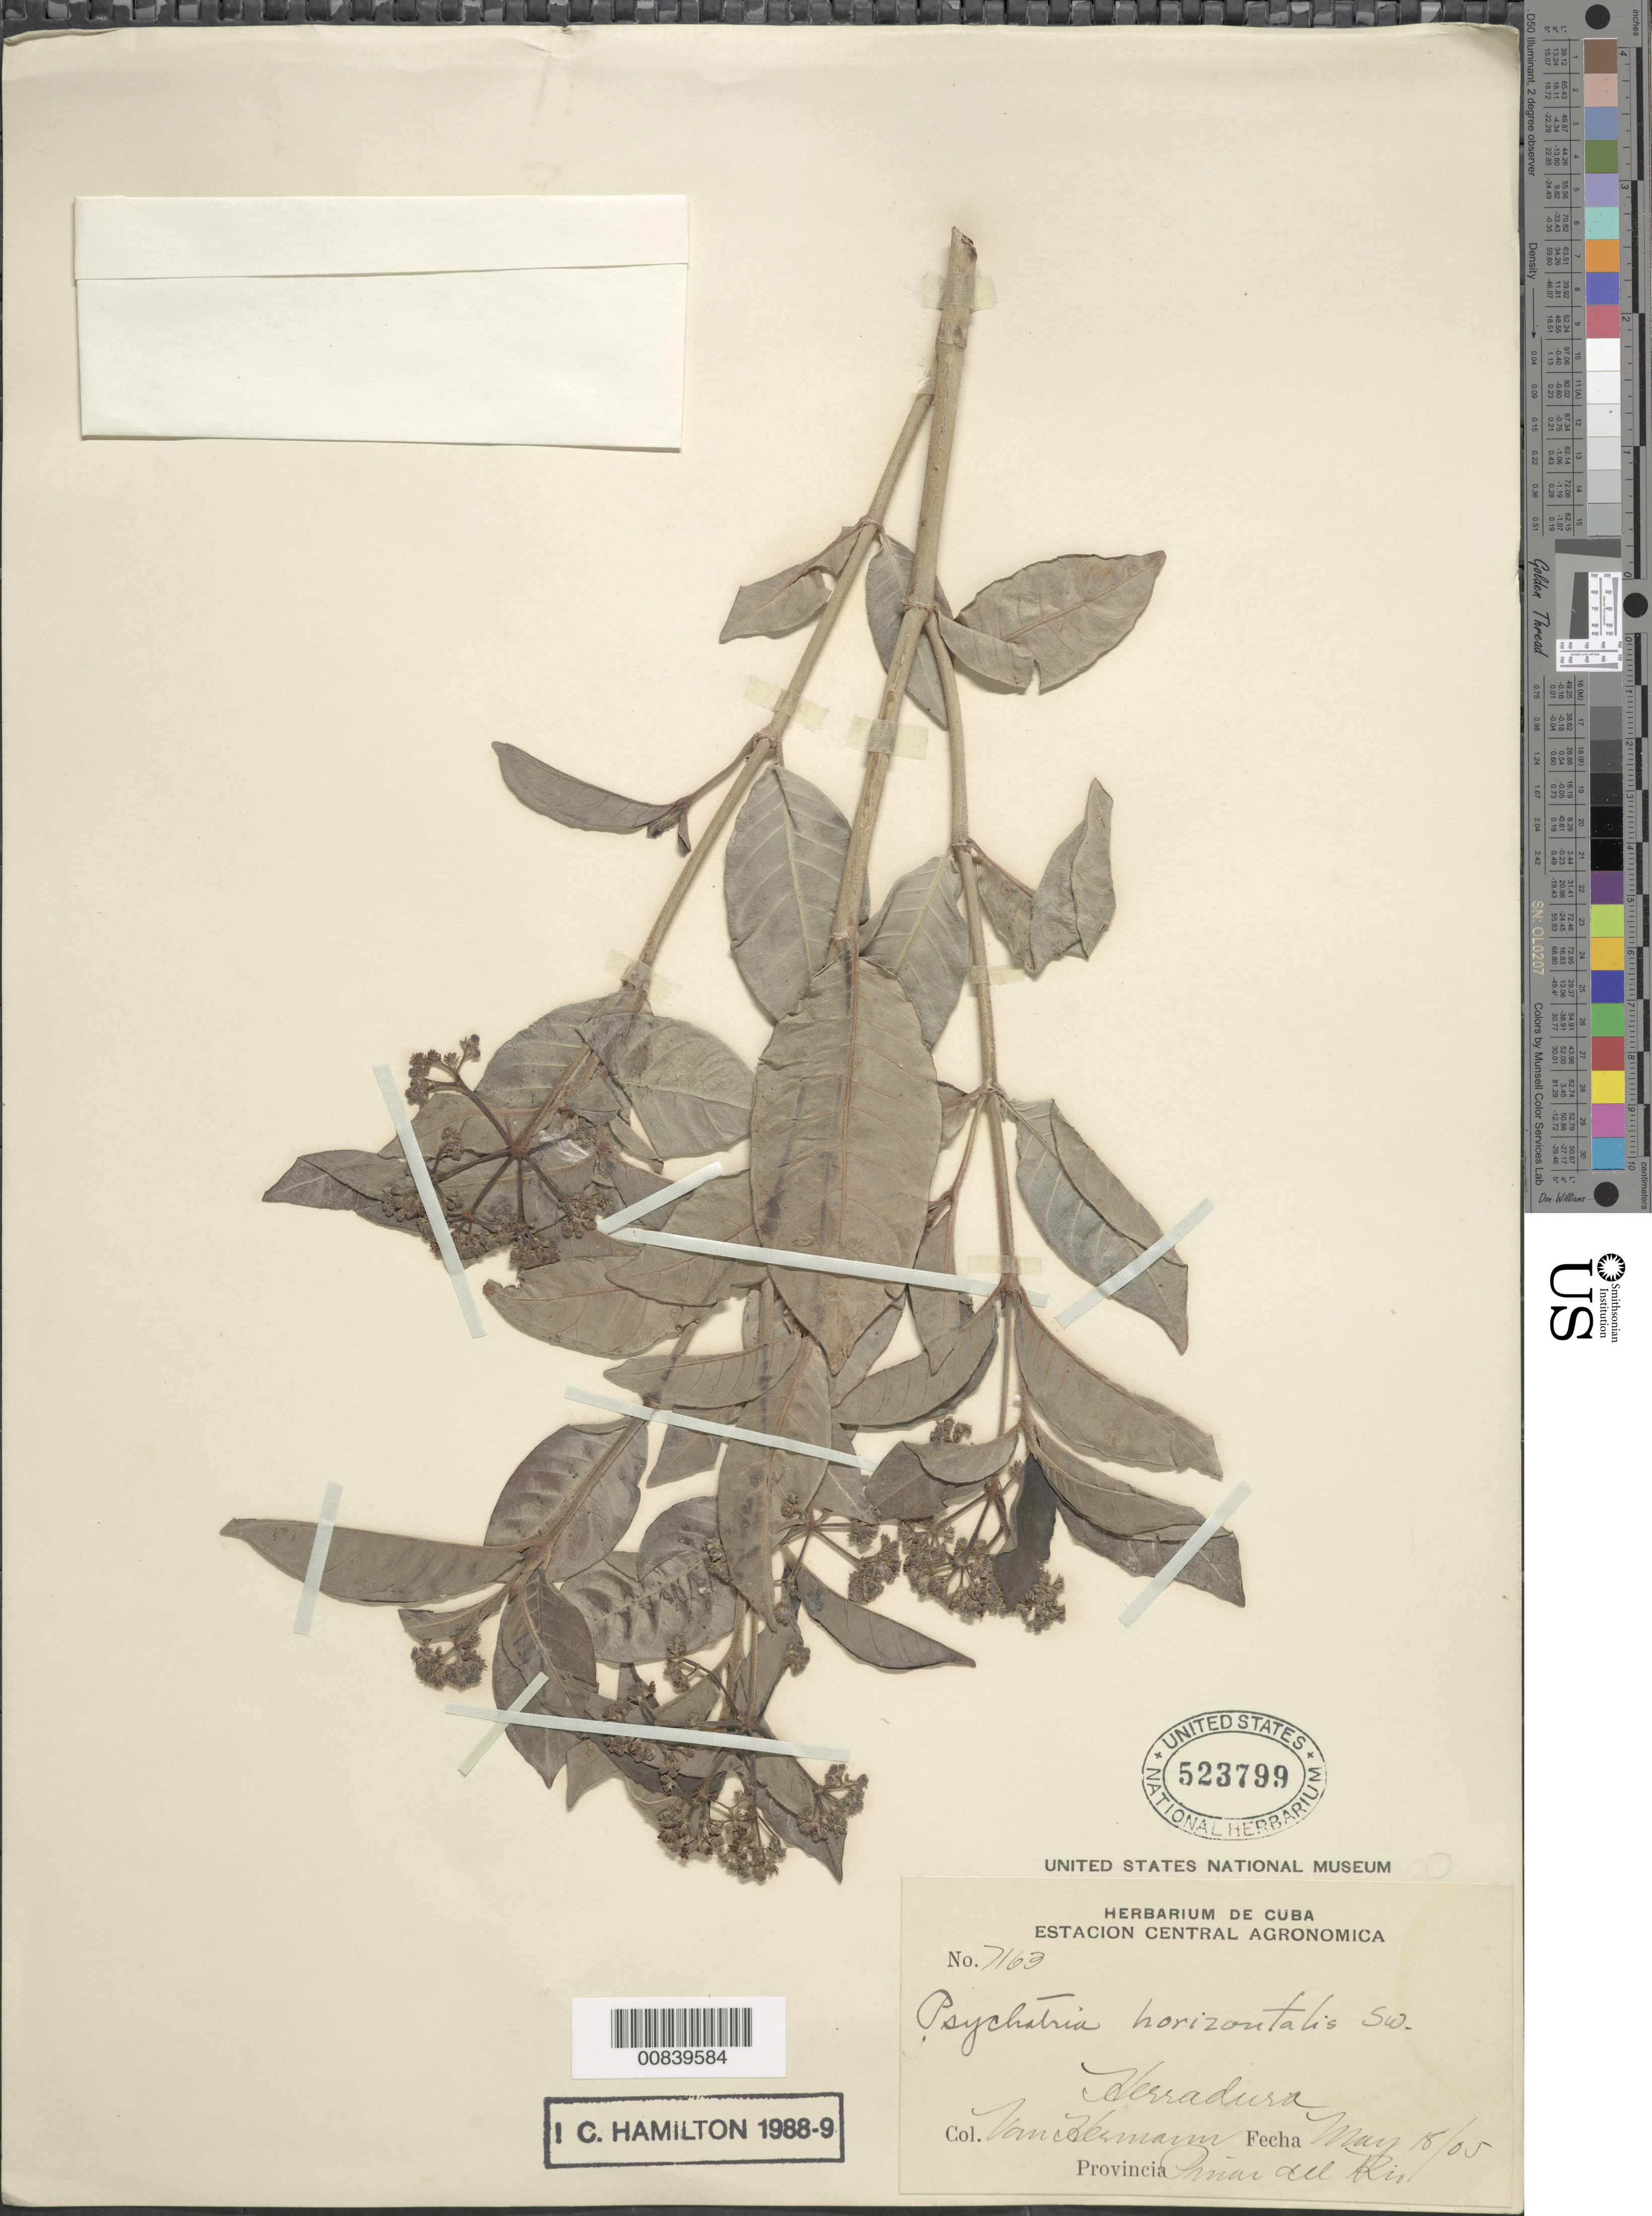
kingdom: Plantae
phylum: Tracheophyta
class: Magnoliopsida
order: Gentianales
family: Rubiaceae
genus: Psychotria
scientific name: Psychotria horizontalis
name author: Sw.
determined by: Hamilton, C. W.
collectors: H. A. Van Hermann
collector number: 7163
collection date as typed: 18 May --05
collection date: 1805-05-18 or 1905-05-18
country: Cuba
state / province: Pinar del Río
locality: Herradura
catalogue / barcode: US 523799